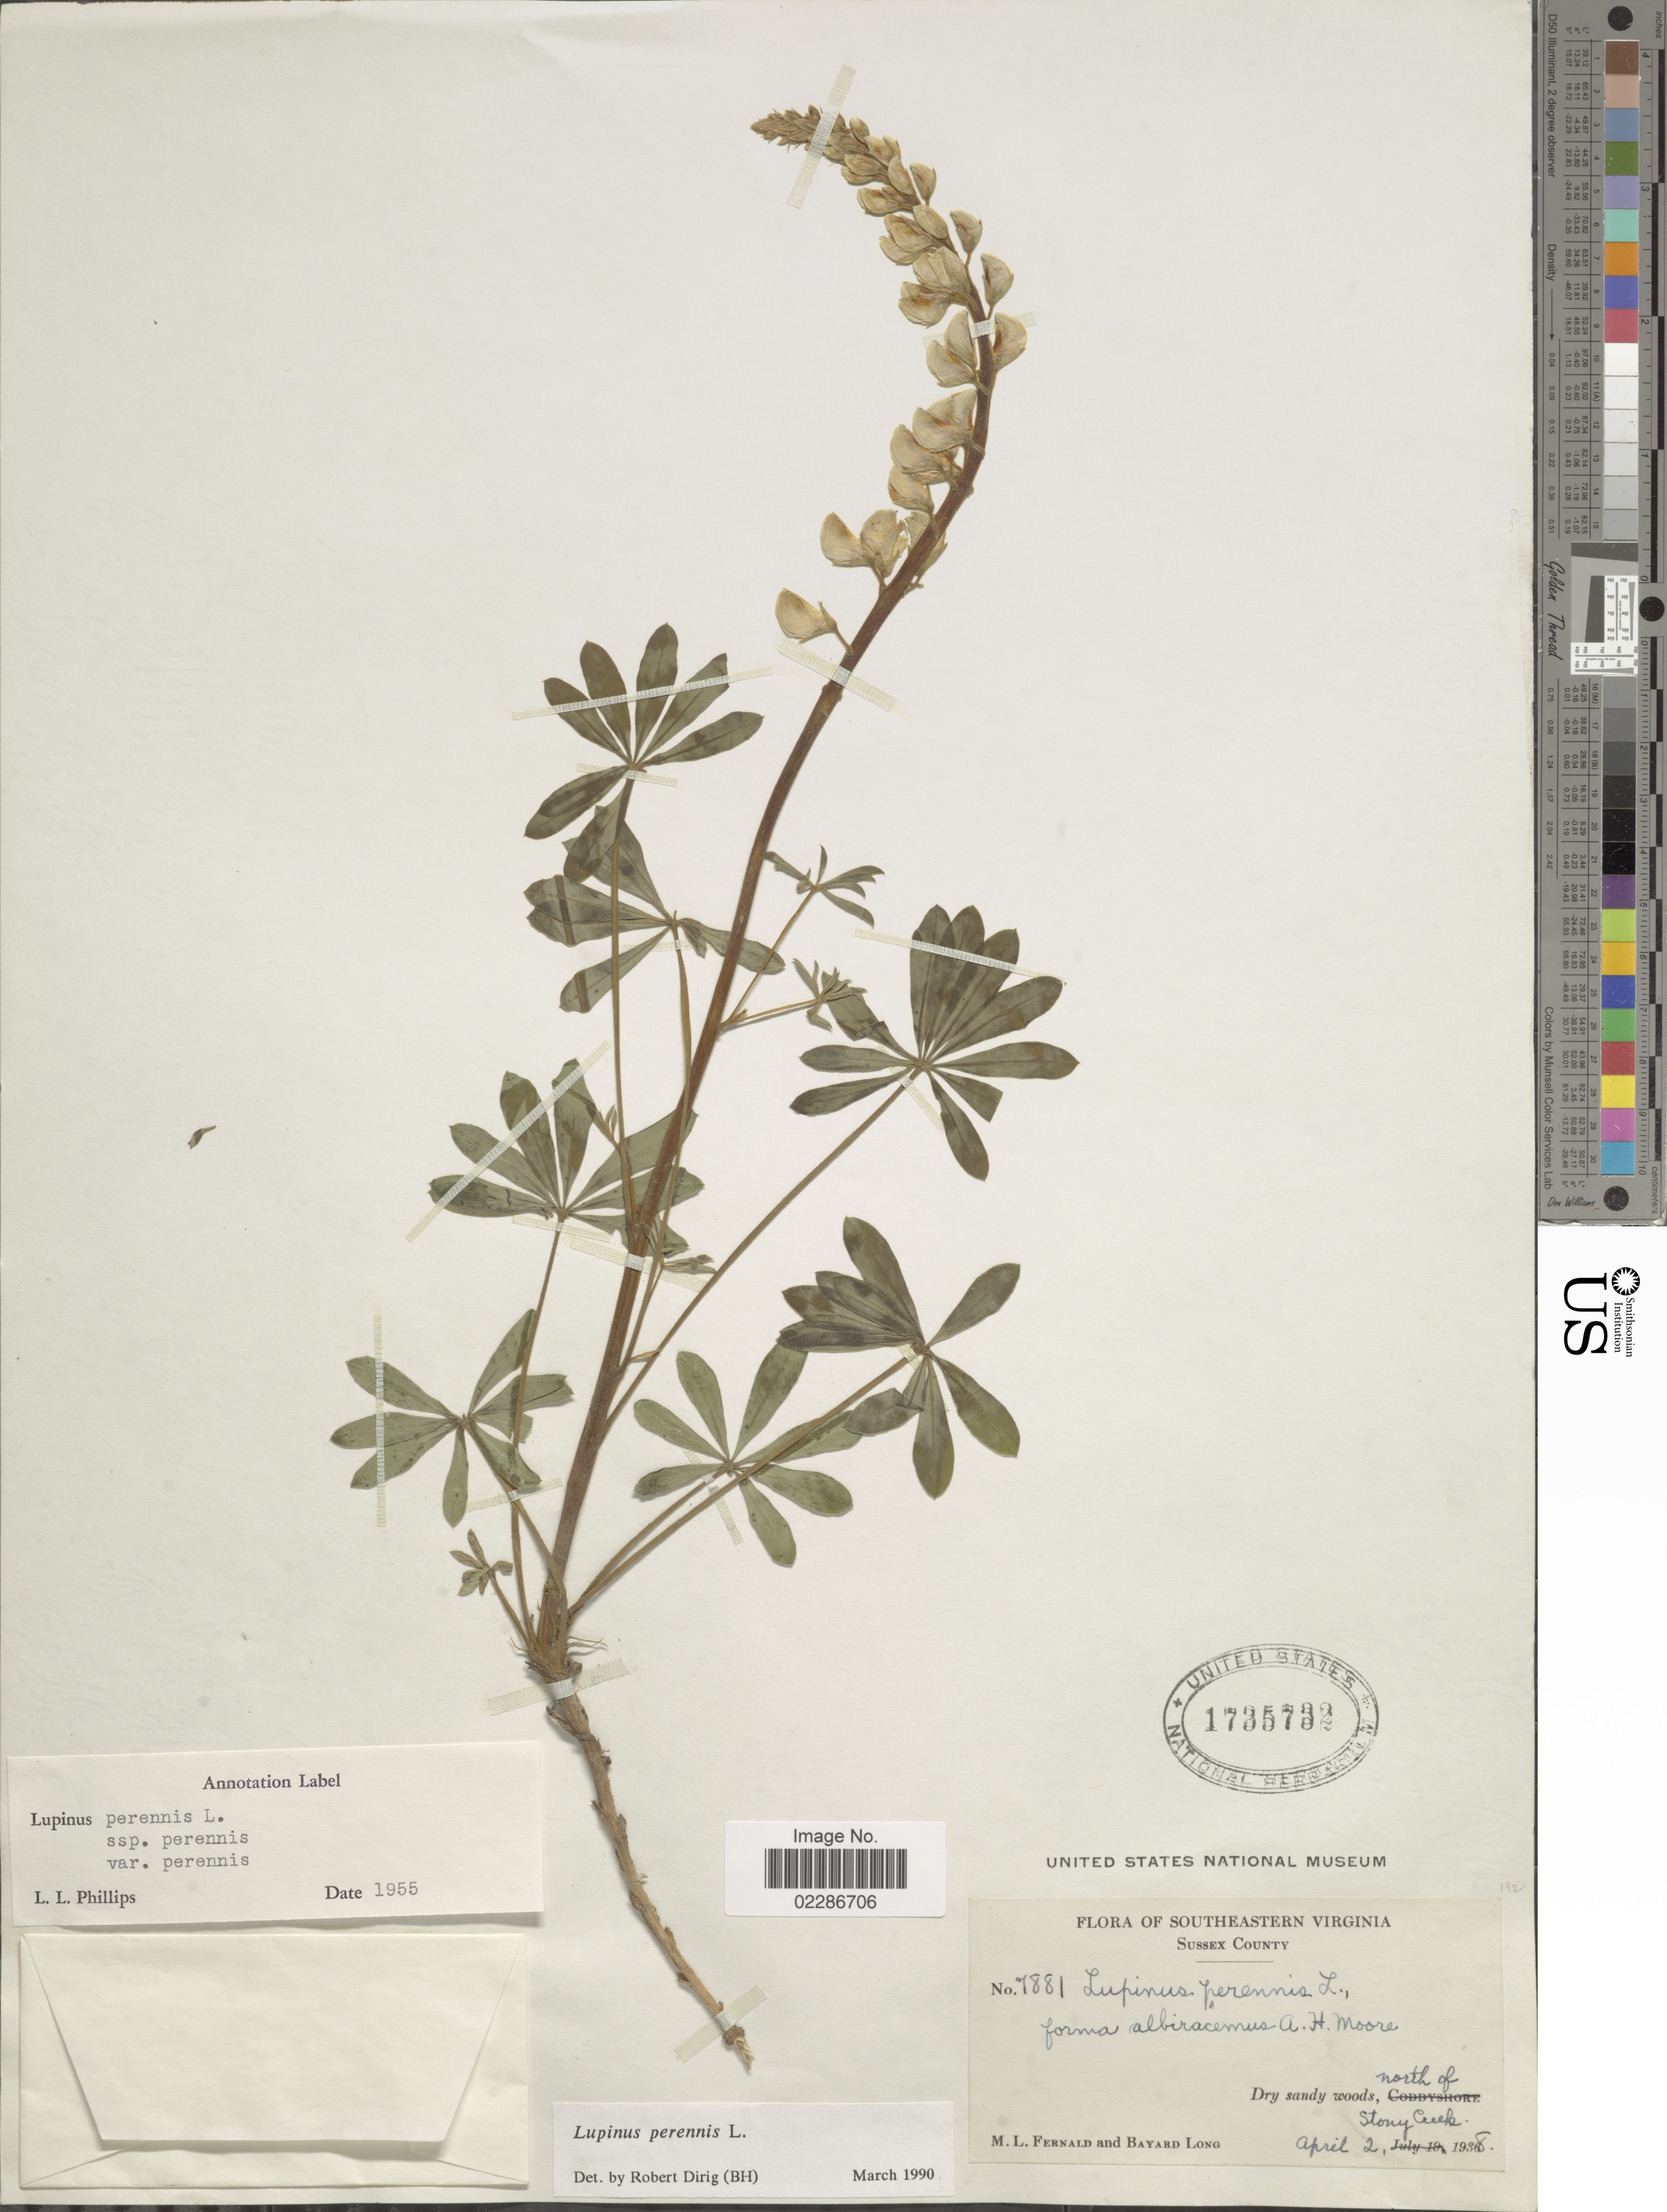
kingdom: Plantae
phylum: Tracheophyta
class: Magnoliopsida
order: Fabales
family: Fabaceae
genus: Lupinus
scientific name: Lupinus perennis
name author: L.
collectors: M. L. Fernald & B. Long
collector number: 7881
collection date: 1938-04-02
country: United States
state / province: Virginia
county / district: Sussex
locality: Southeastern Virginia, Sussex County, dry sandy woods, north of Stony Creek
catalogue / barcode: US 1735732